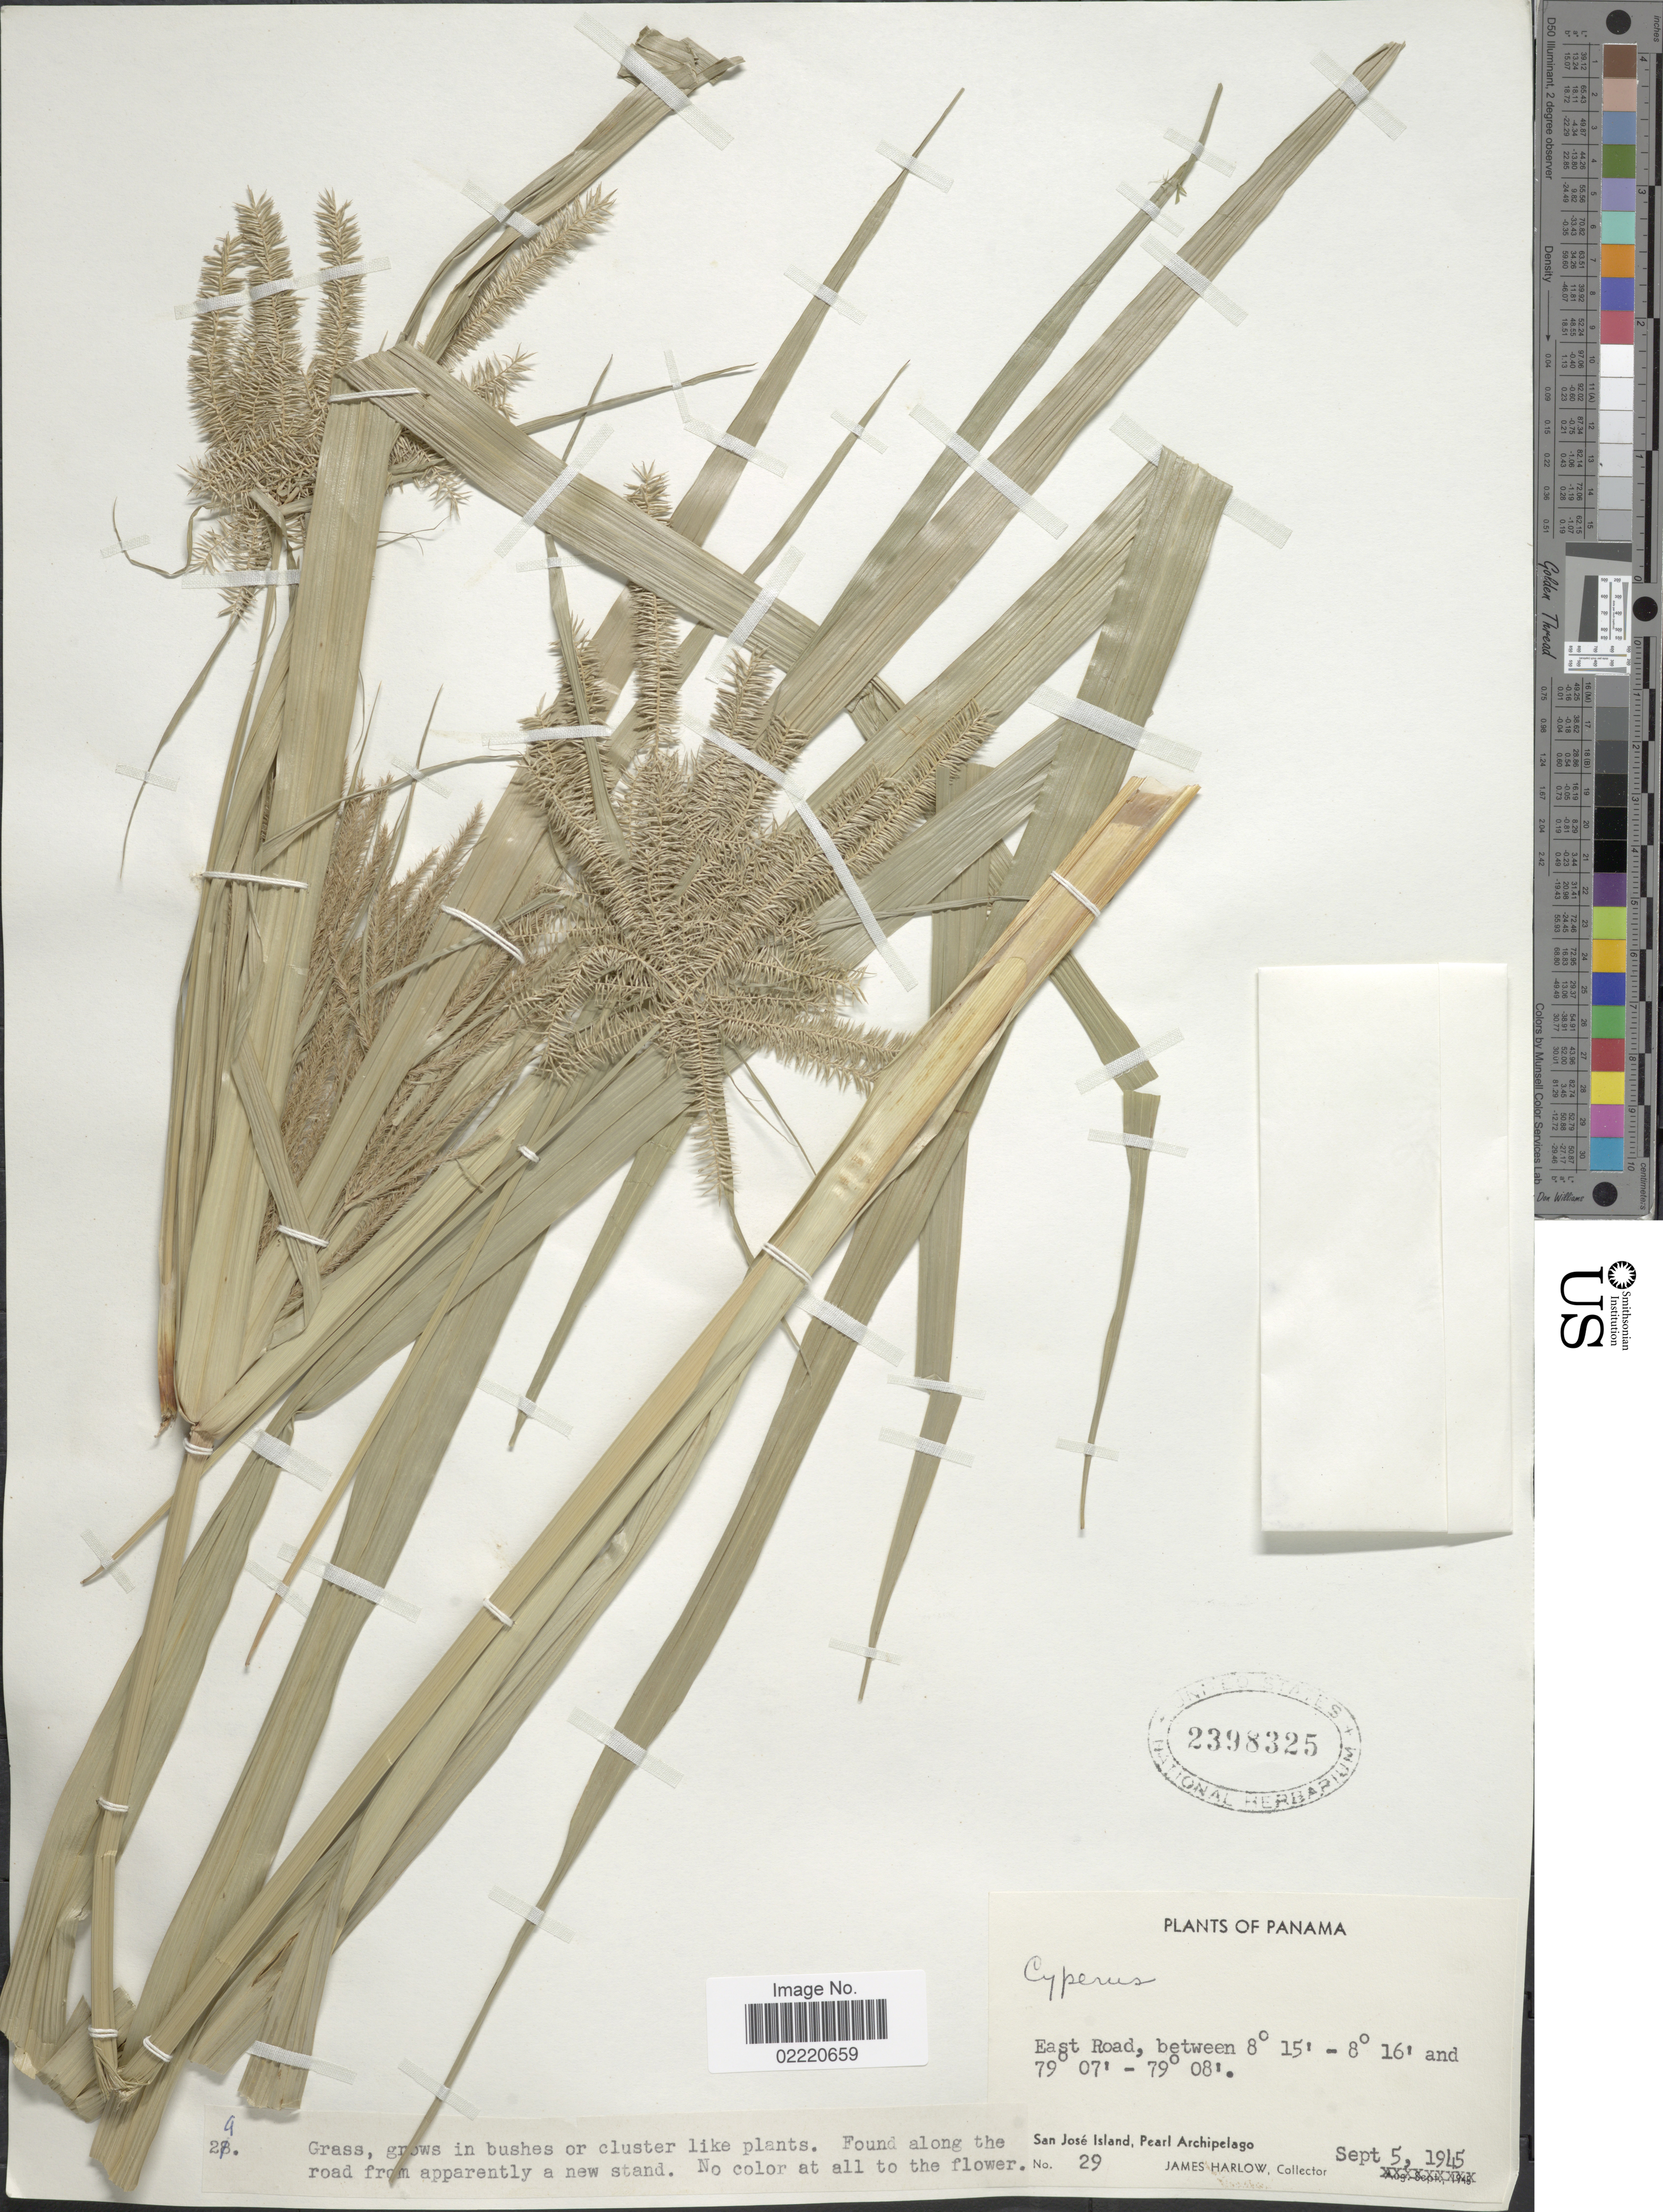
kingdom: Plantae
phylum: Tracheophyta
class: Liliopsida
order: Poales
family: Cyperaceae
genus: Cyperus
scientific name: Cyperus sp.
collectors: J. Harlow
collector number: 29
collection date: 1945-09-05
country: Panama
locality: East Road, San Jose Island, Pearl Archipelago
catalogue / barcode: US 2398325